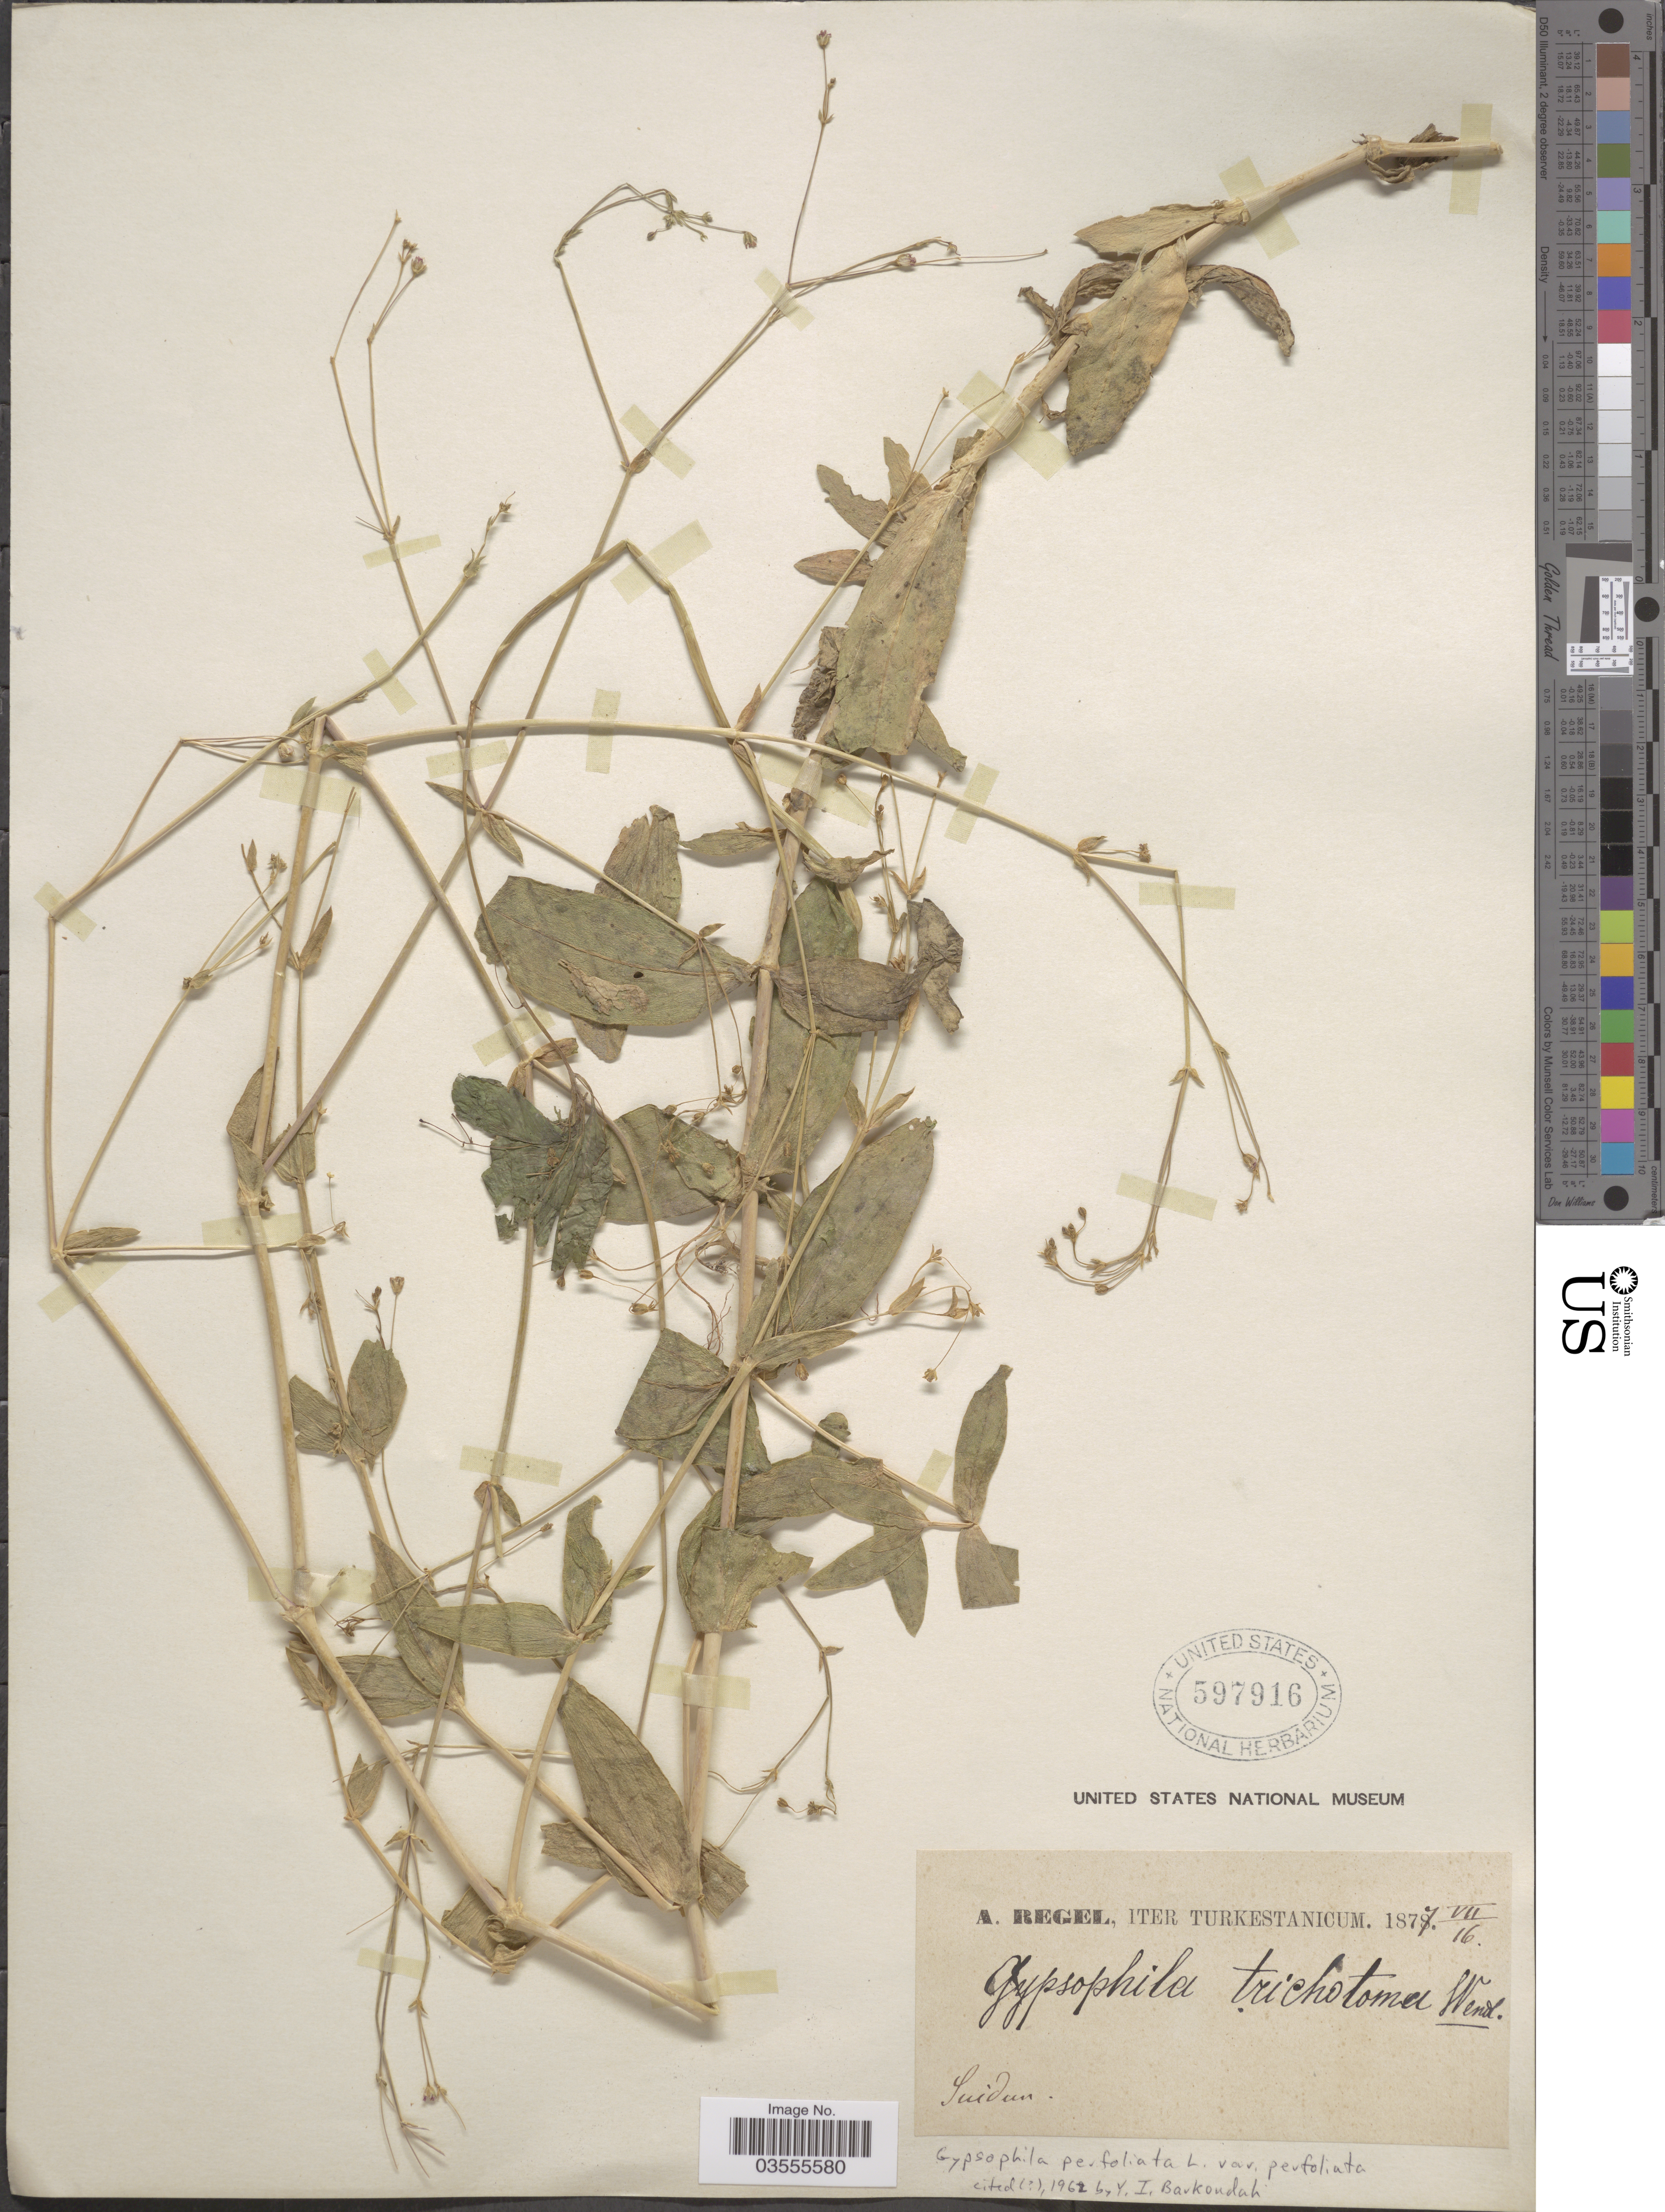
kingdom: Plantae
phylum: Tracheophyta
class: Magnoliopsida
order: Caryophyllales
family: Caryophyllaceae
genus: Gypsophila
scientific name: Gypsophila perfoliata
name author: L.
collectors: A. Regel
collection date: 1877-07-16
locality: Turkestanicum. Suidan.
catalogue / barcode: US 597916